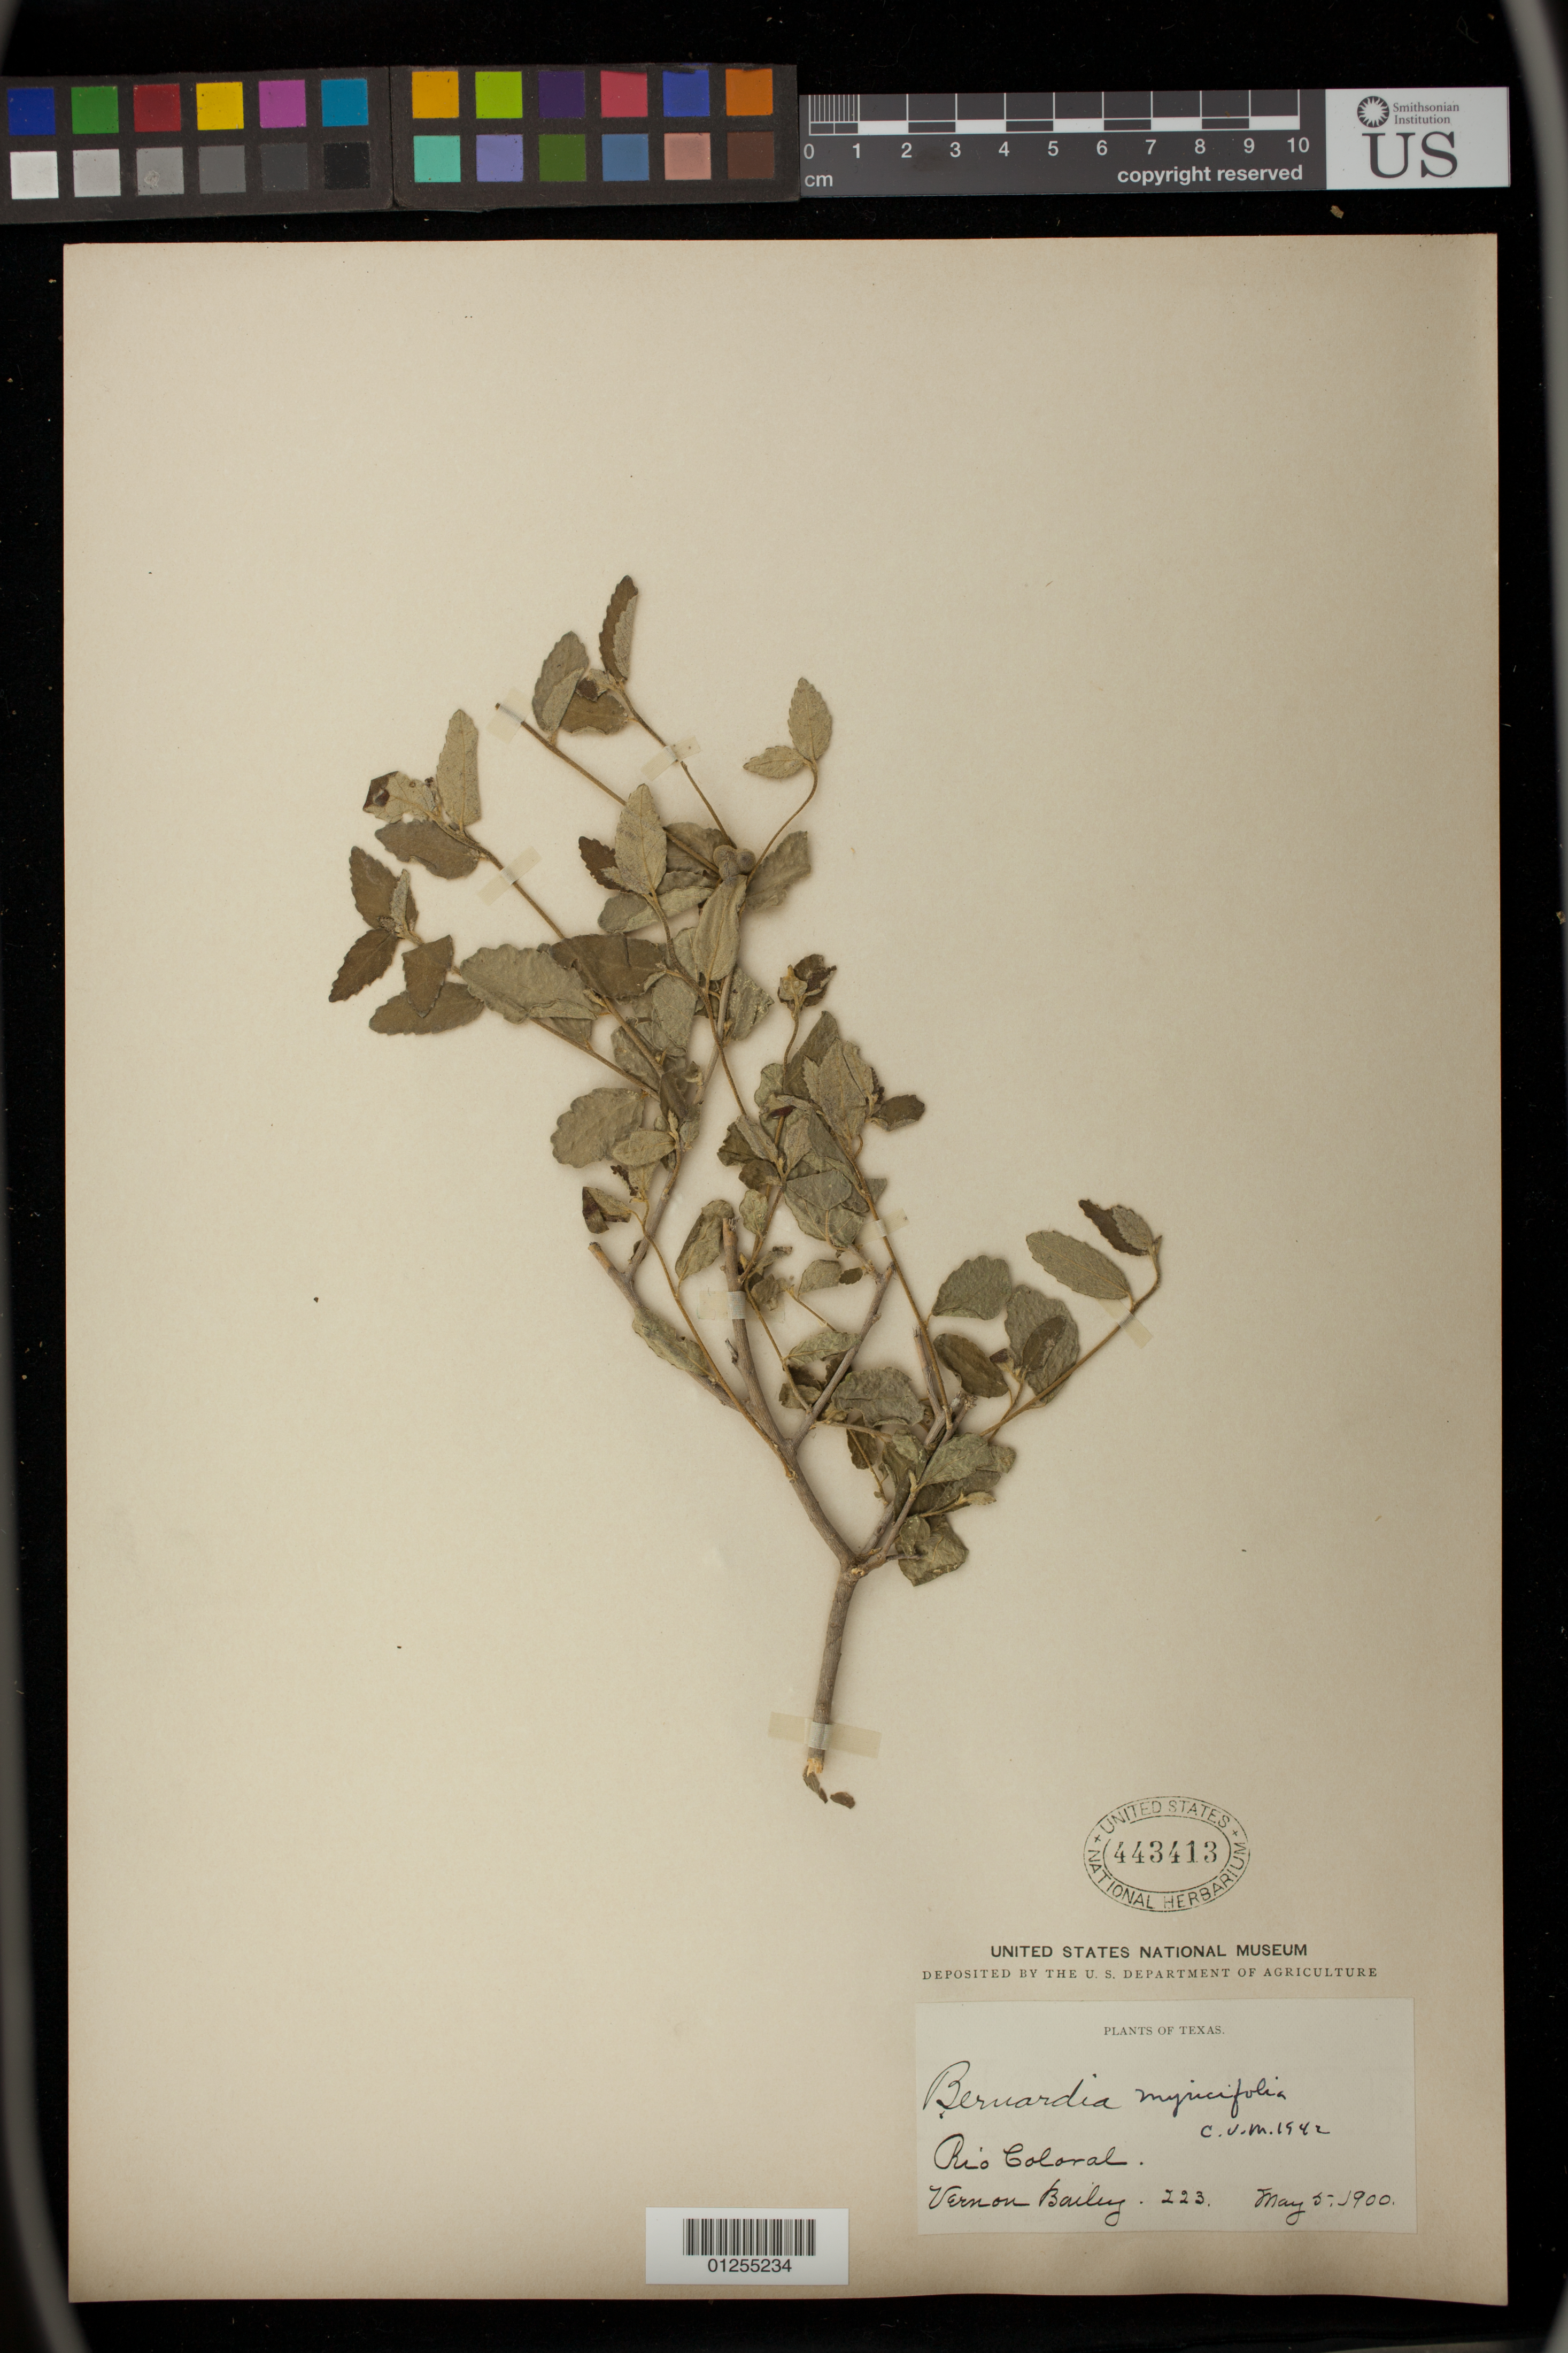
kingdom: Plantae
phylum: Tracheophyta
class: Magnoliopsida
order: Malpighiales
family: Euphorbiaceae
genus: Bernardia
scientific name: Bernardia myricifolia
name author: (Scheele) S. Watson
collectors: V. Bailey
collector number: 223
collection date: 1900-05-05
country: United States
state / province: Texas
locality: Rio Coloral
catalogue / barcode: US 443413